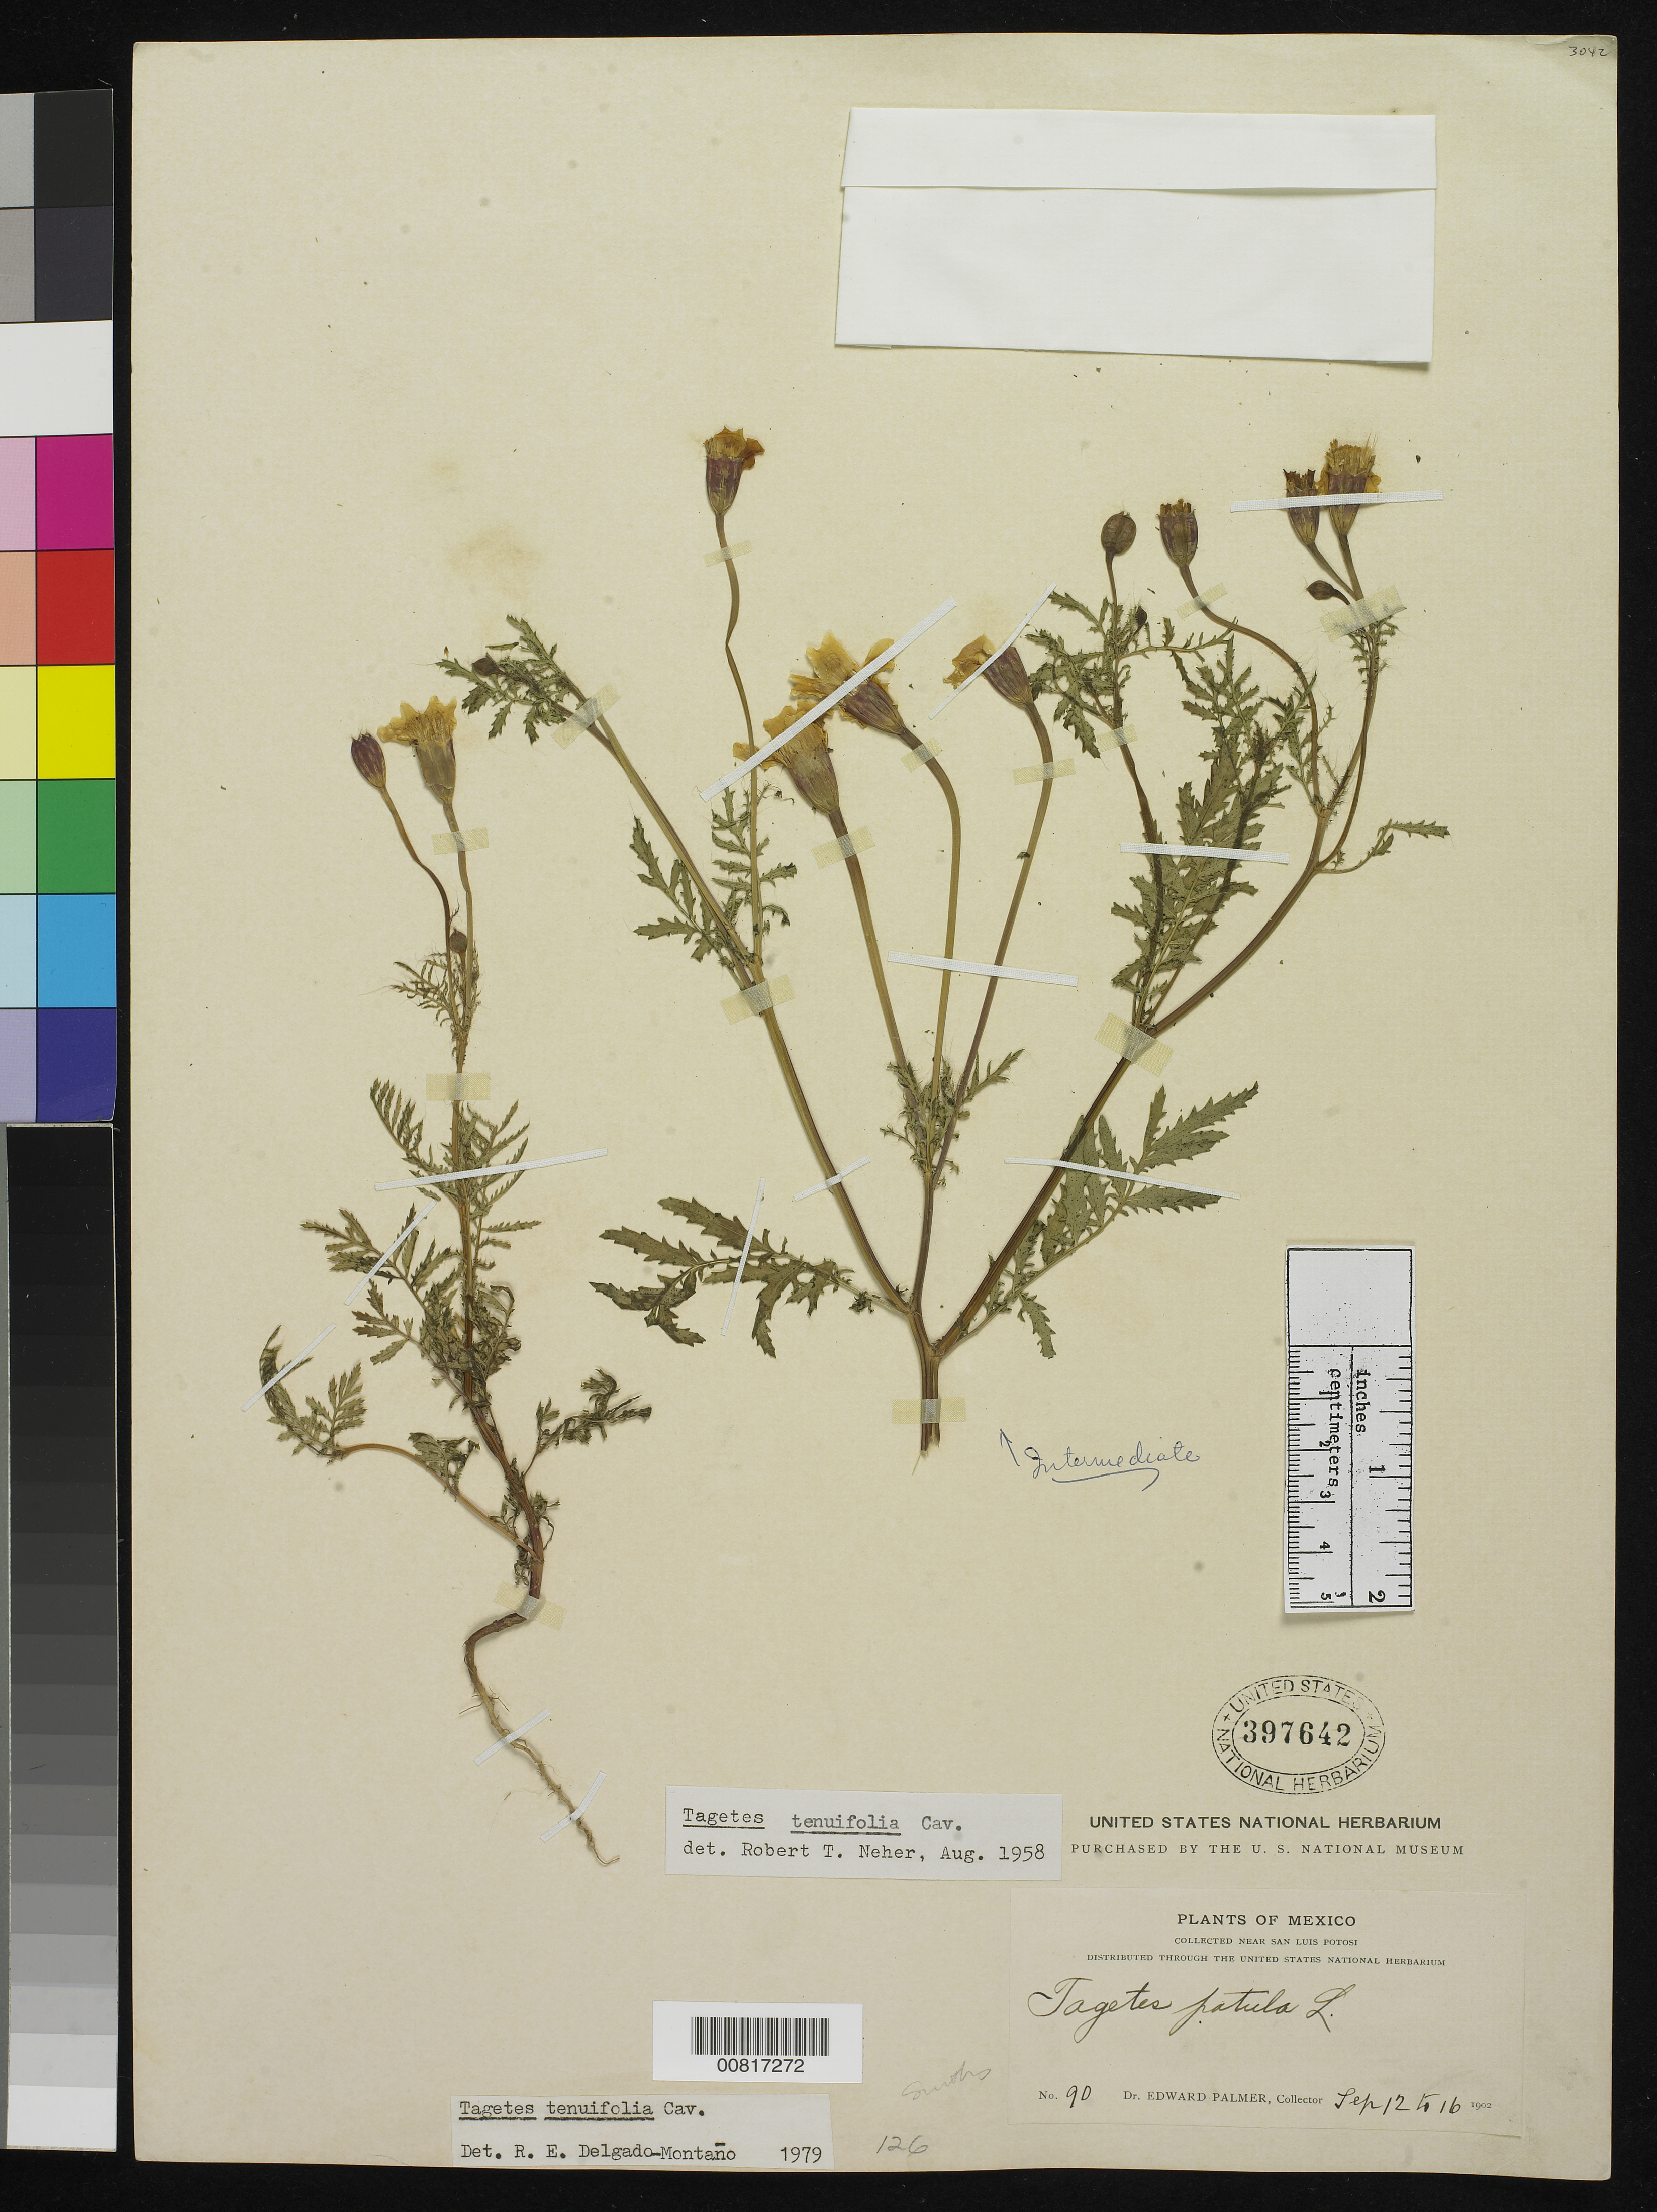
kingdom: Plantae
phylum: Tracheophyta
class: Magnoliopsida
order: Asterales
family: Asteraceae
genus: Tagetes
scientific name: Tagetes tenuifolia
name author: Cav.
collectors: E. Palmer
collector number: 90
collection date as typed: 12 Sep 1902 to 16 Sep 1902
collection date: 1902-09-12/1902-09-16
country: Mexico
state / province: San Luis Potosí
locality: Near San Luis Potosí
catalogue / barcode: US 397642